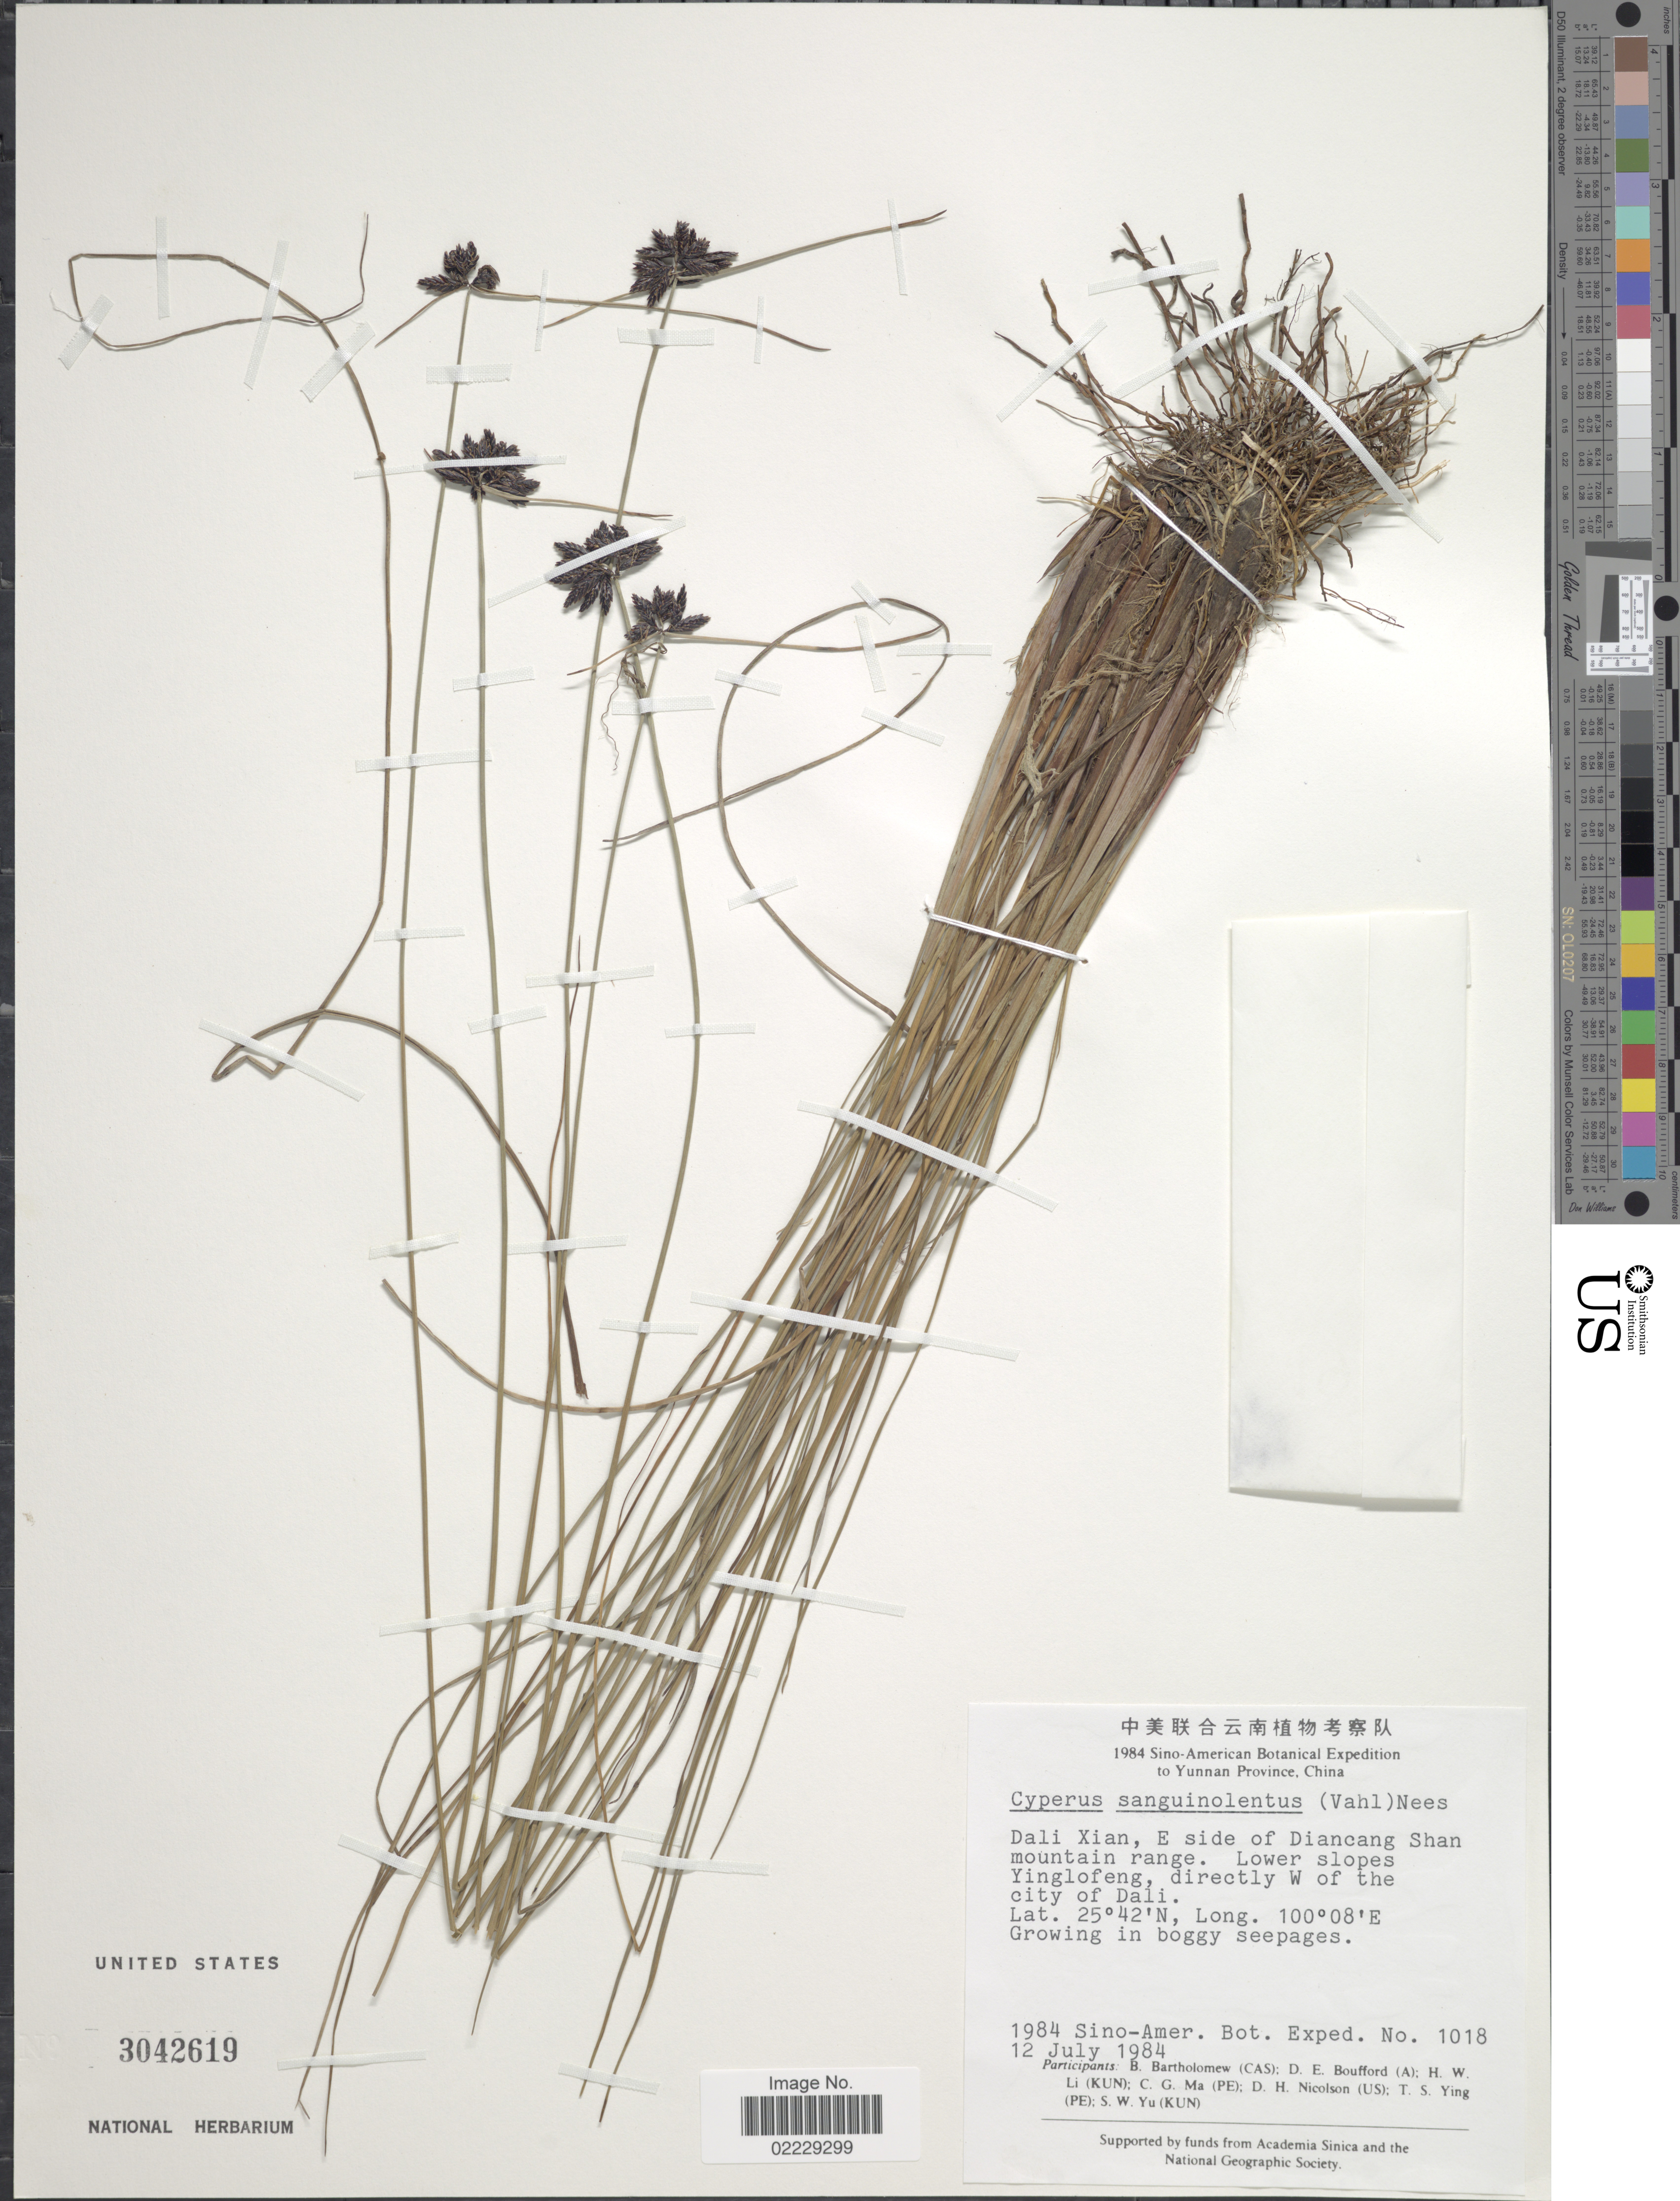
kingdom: Plantae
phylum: Tracheophyta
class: Liliopsida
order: Poales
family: Cyperaceae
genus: Cyperus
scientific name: Cyperus sanguinolentus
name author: Vahl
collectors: Sino-Amer. Bot. Exped. 1984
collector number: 1018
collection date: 1984-07-12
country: China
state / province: Yunnan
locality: Dali Xian, E side of Diancang Shan mountain range. Lower slopes Yinglofeng, directly W of the city of Dali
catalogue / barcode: US 3042619